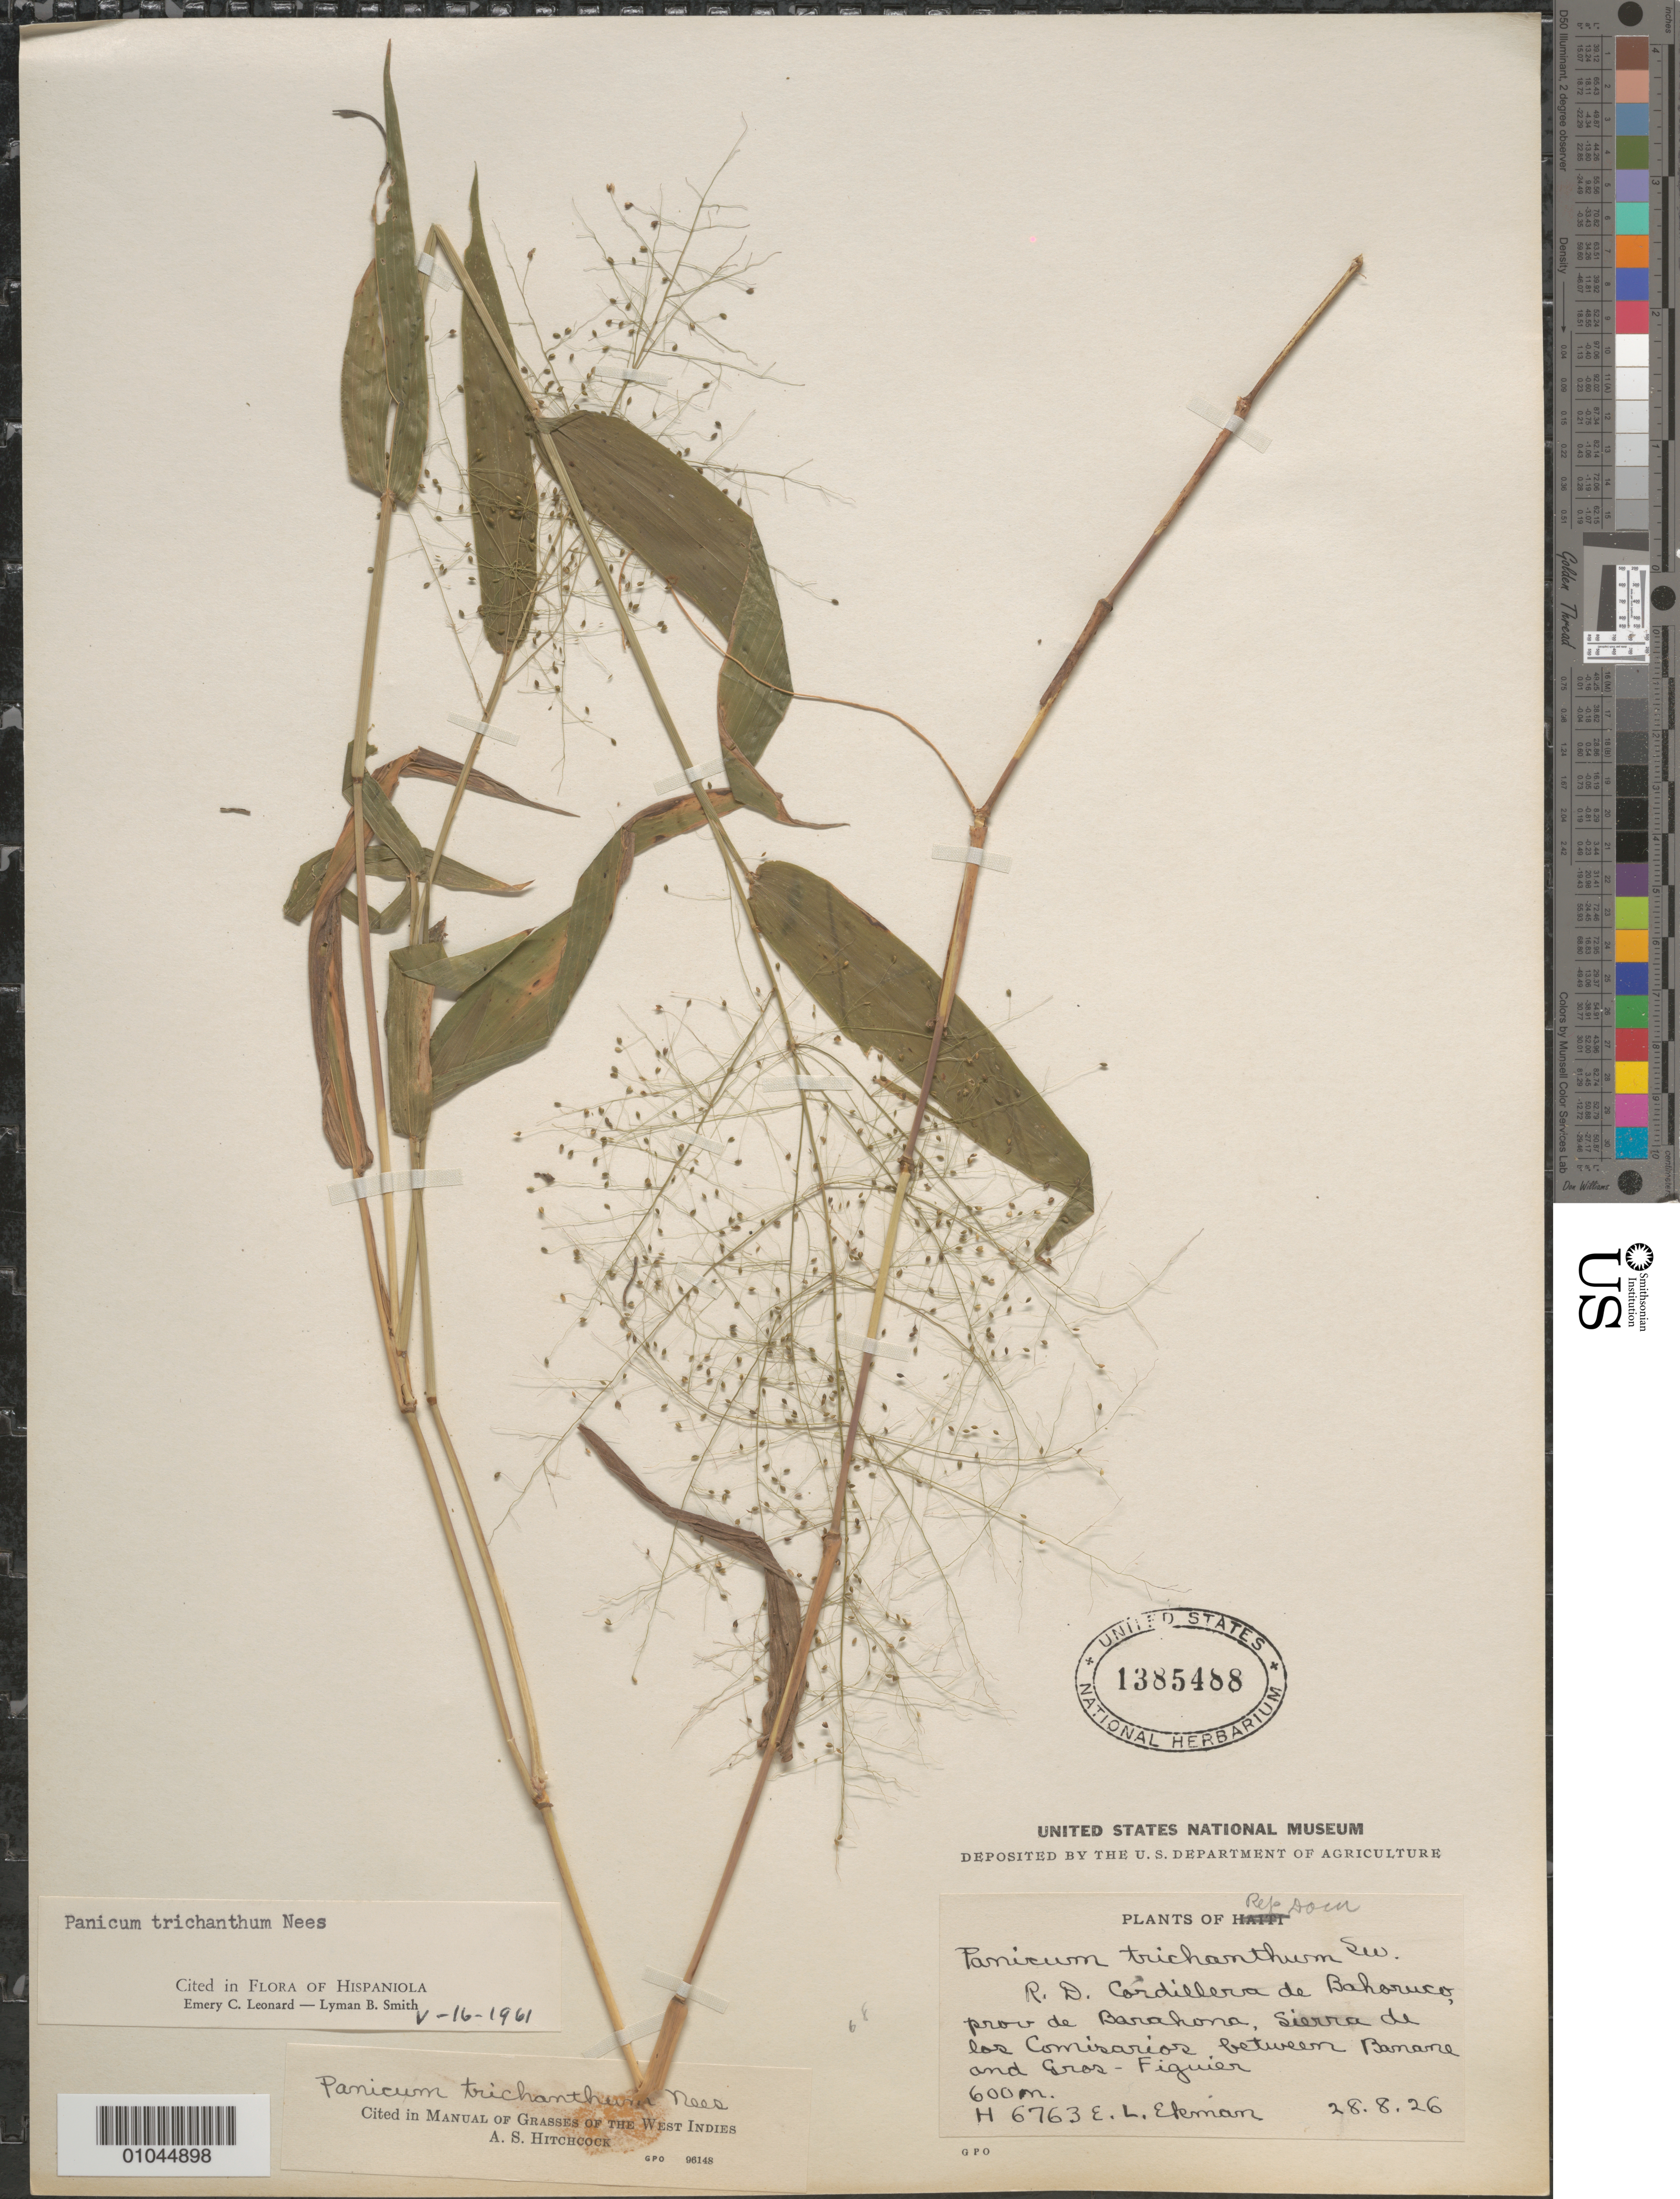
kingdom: Plantae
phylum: Tracheophyta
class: Liliopsida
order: Poales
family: Poaceae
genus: Panicum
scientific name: Panicum trichanthum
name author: Nees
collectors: E. L. Ekman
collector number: H 6763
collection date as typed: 28 Aug 1926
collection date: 1926-08-28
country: Dominican Republic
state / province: Barahona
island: Hispaniola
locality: Cordillera de Baharuco, Sierra de los Comisarios, between Banane and Gros-Figuier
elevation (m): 600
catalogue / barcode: US 1385488